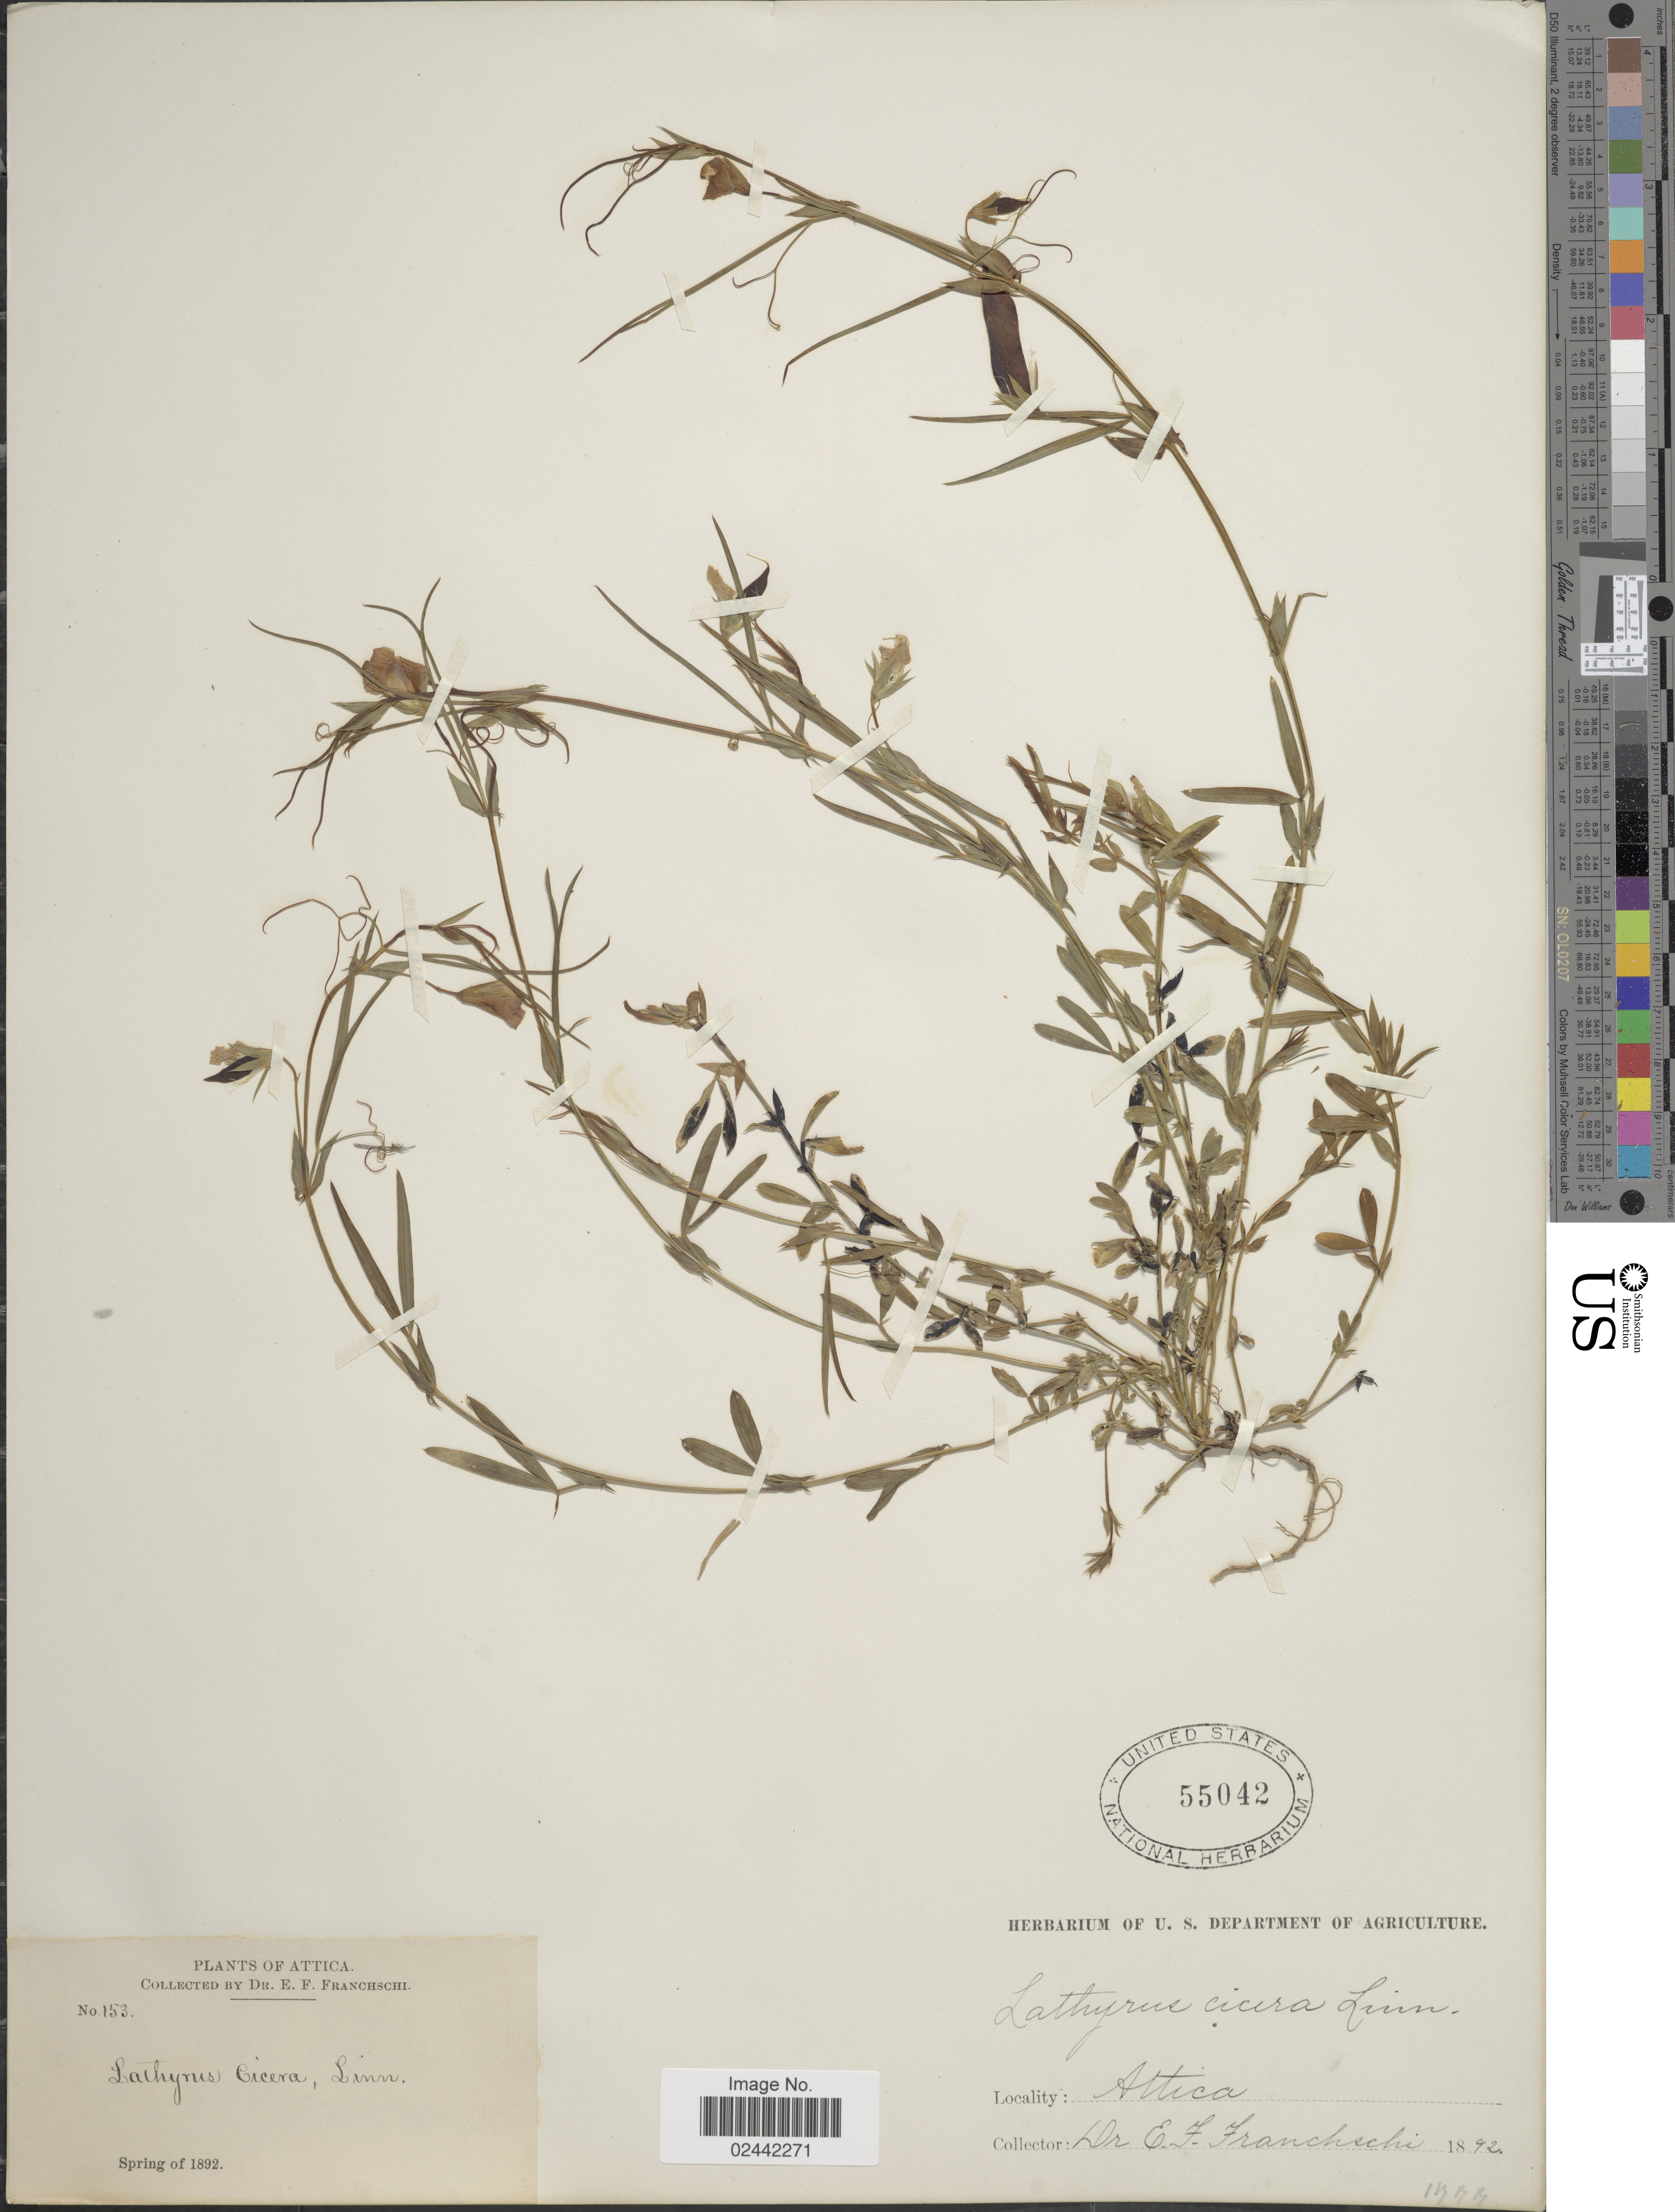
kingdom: Plantae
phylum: Tracheophyta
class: Magnoliopsida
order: Fabales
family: Fabaceae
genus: Lathyrus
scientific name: Lathyrus cicera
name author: L.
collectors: E. Franchschi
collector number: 153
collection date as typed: Spring of 1892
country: Greece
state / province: Attica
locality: Attica.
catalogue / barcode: US 55042